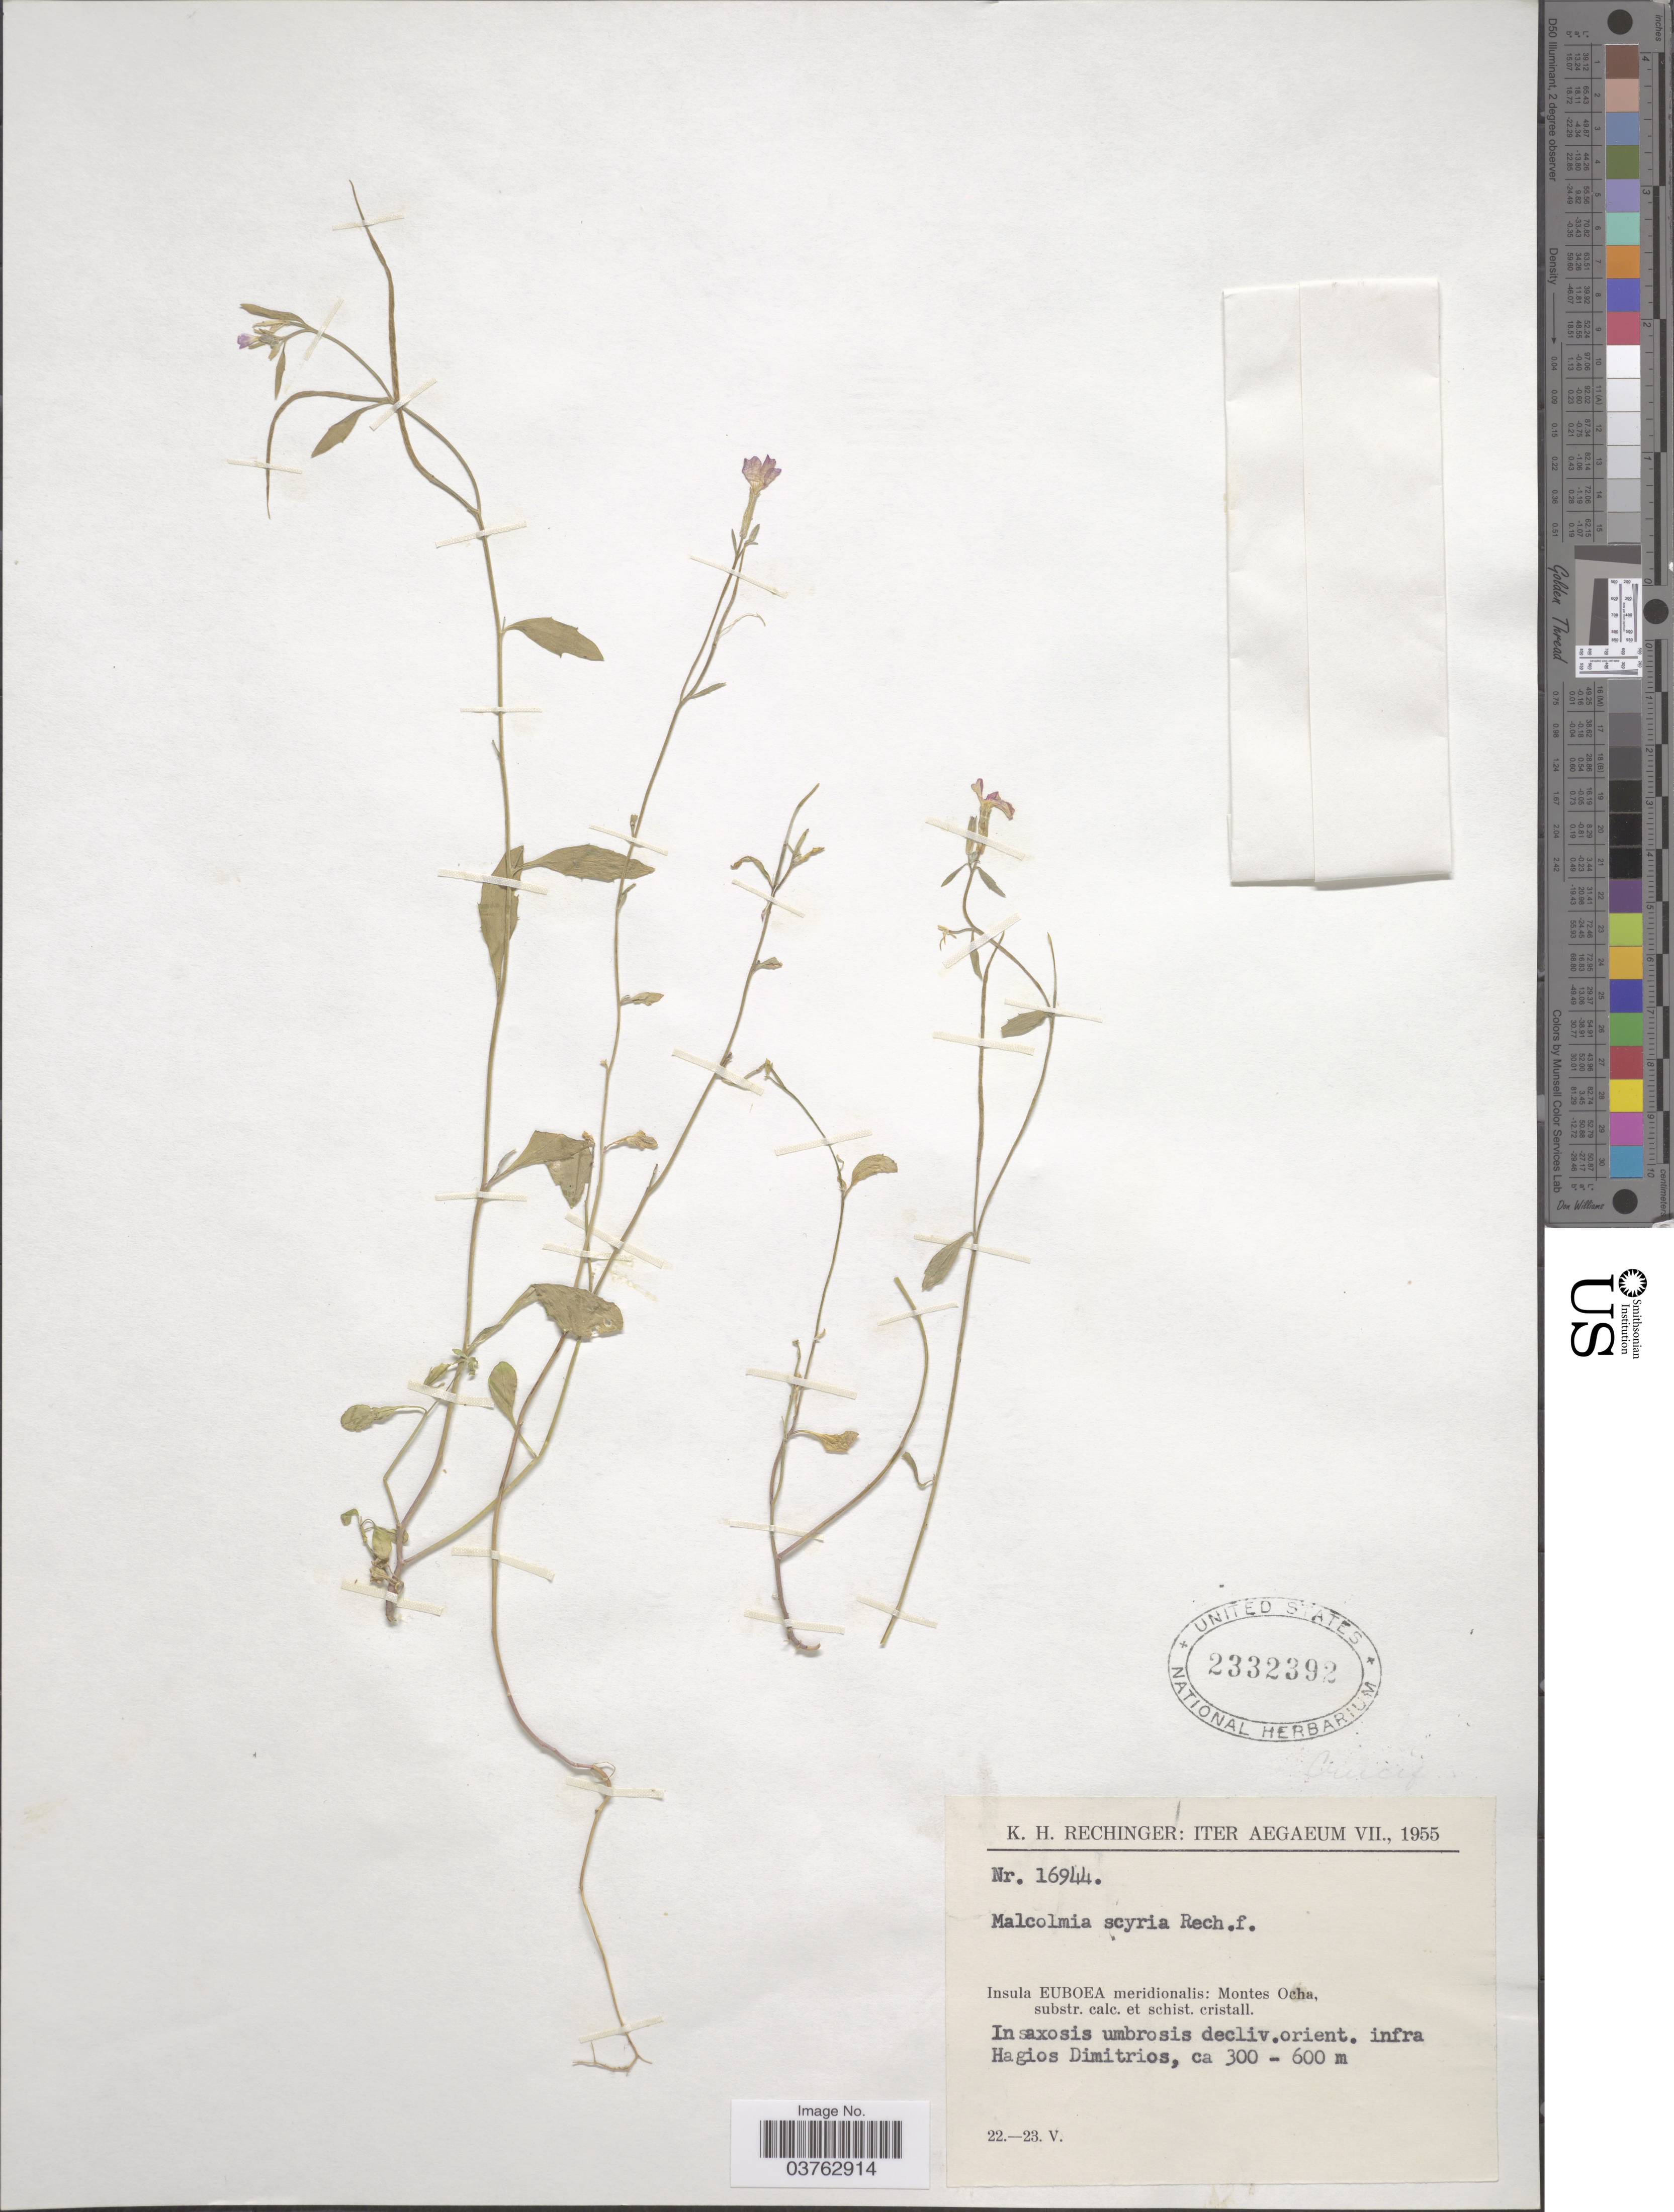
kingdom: Plantae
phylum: Tracheophyta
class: Magnoliopsida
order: Brassicales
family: Brassicaceae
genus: Malcolmia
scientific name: Malcolmia scyria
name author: Rech.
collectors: K. H. Rechinger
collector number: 16944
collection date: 1955-05-22/1955-05-23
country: Greece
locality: Aegaeum. Insula Euboea meridionalis: Montes Ocha. In saxosis umbrosis decliv. orient. infra Hagios Dimitrios.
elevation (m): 300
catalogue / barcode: US 2332392